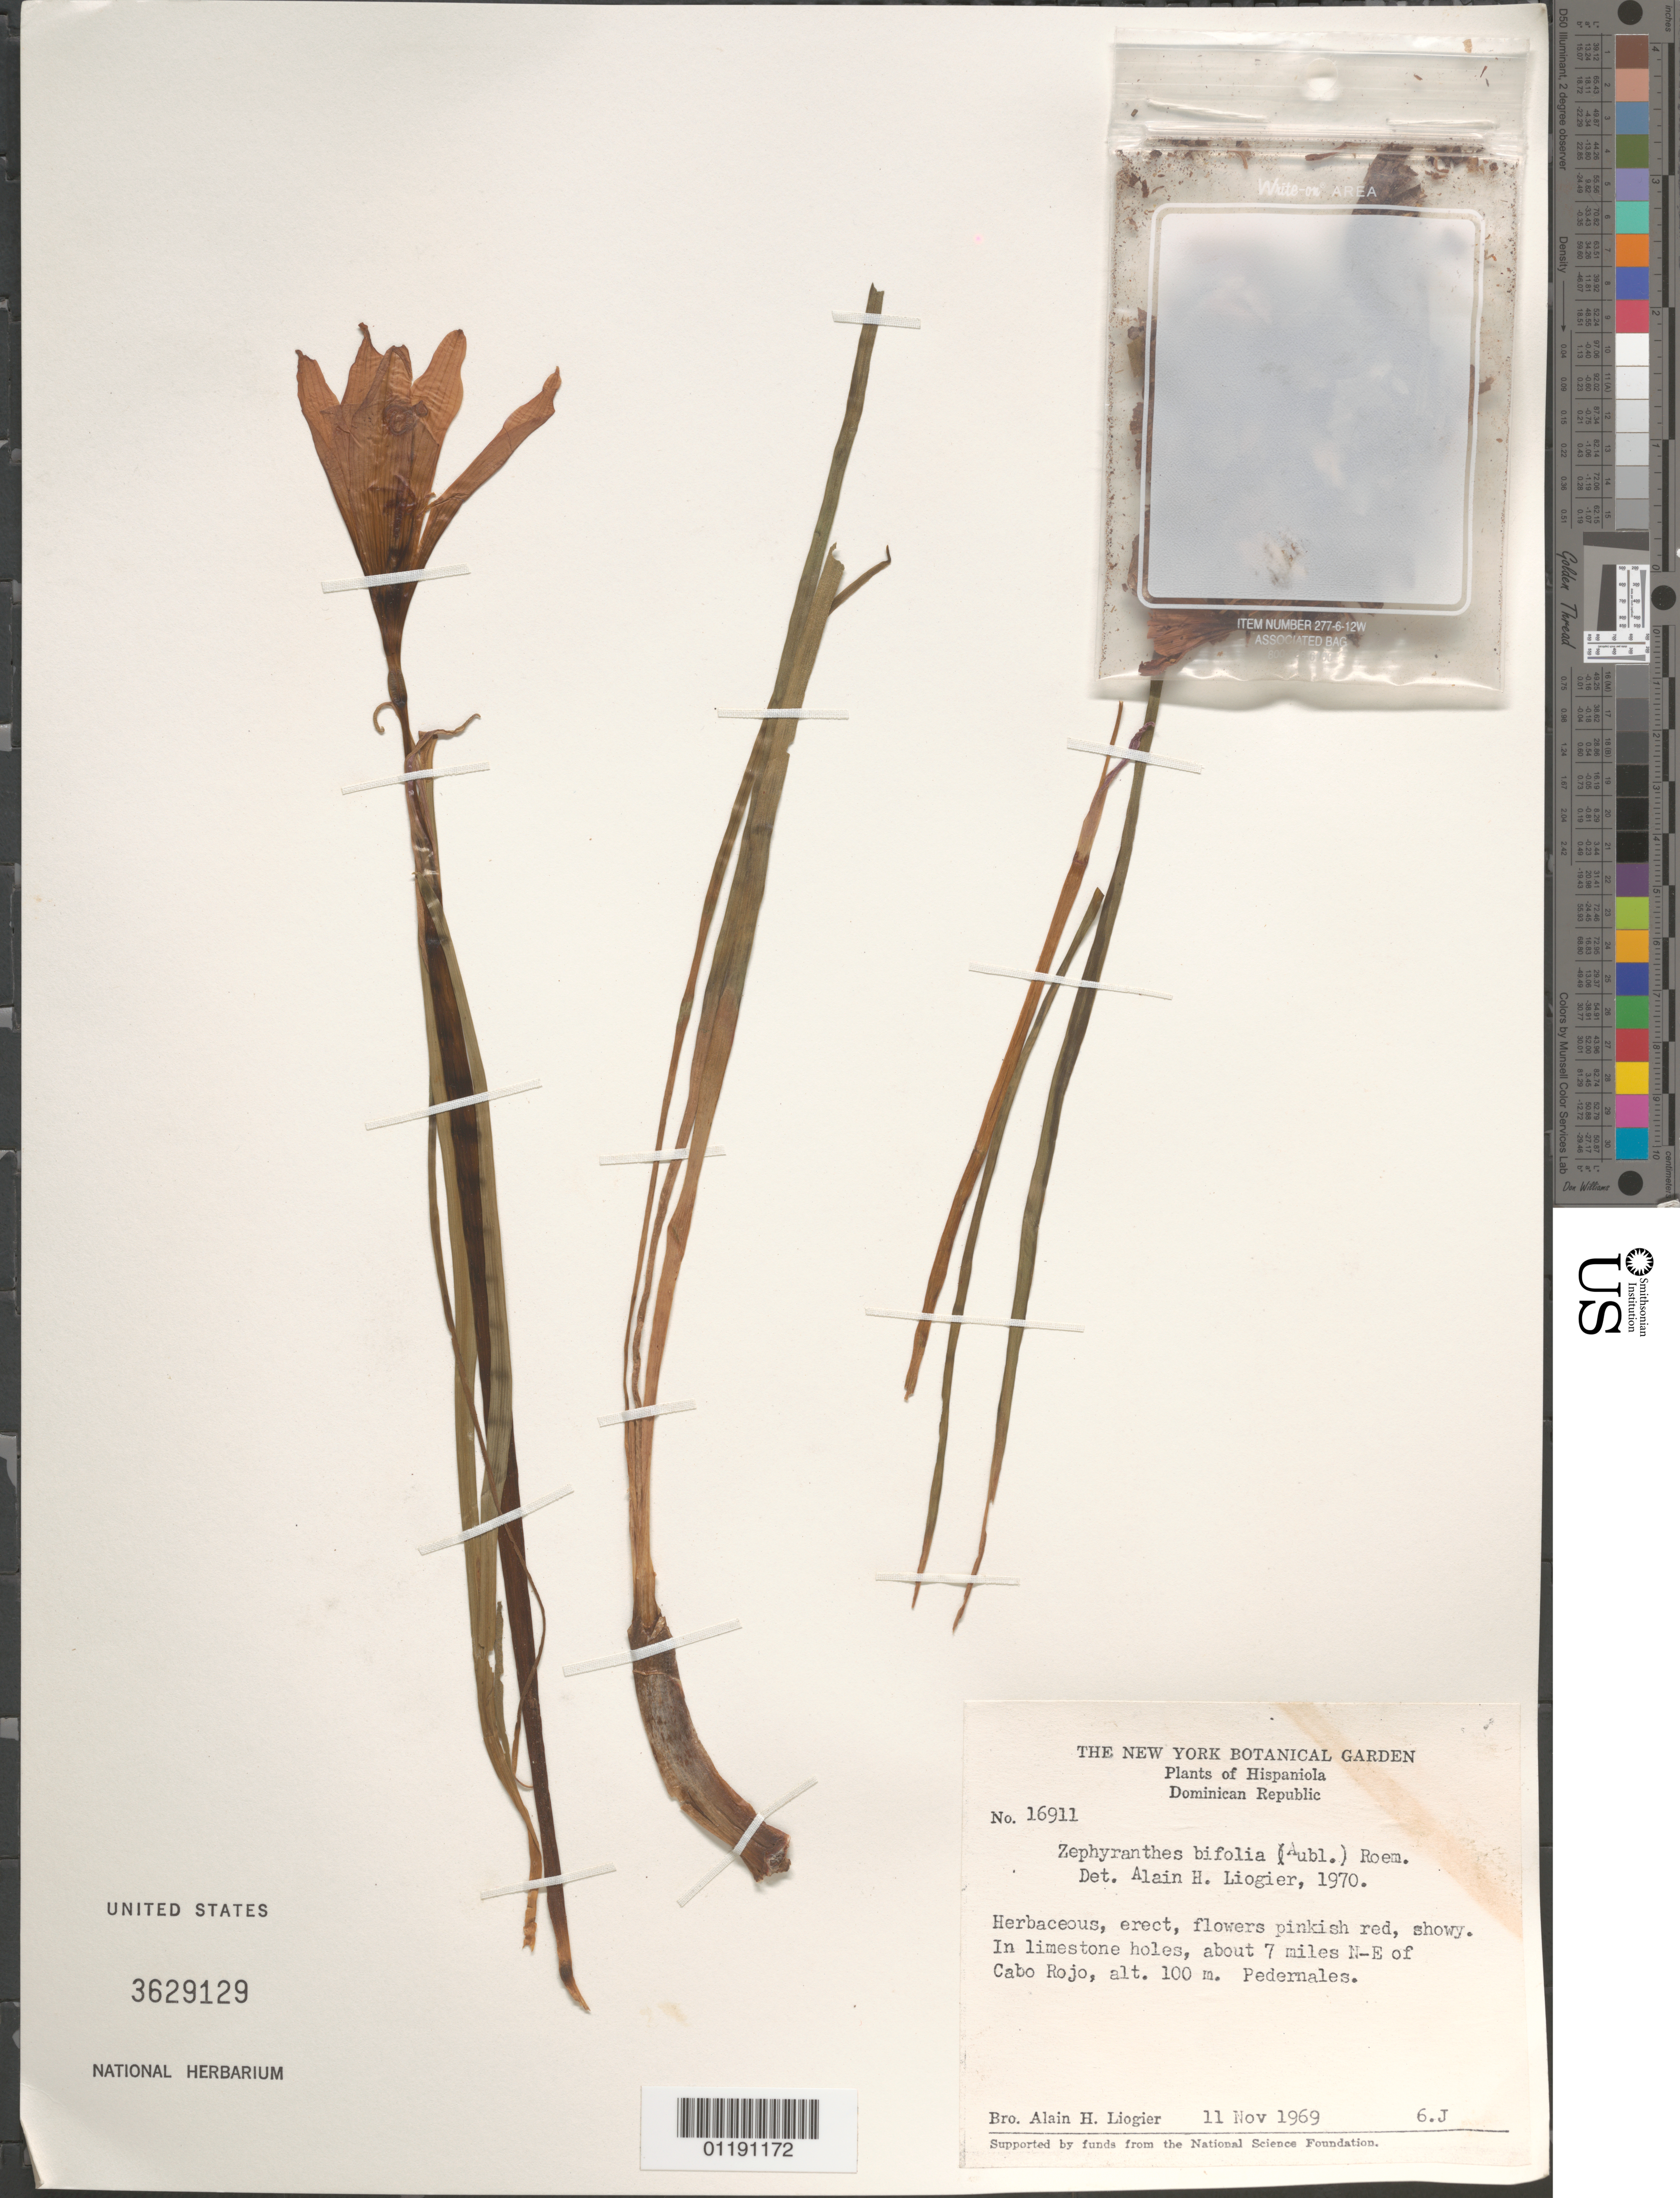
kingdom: Plantae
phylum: Tracheophyta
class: Liliopsida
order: Asparagales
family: Amaryllidaceae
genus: Zephyranthes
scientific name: Zephyranthes bifolia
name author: (Aubl.) M. Roem.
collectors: A. H. Liogier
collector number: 16911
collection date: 1969-11-11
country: Dominican Republic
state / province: Pedernales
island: Hispaniola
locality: About 7 miles NE of Cabo Rojo.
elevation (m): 100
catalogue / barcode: US 3629129